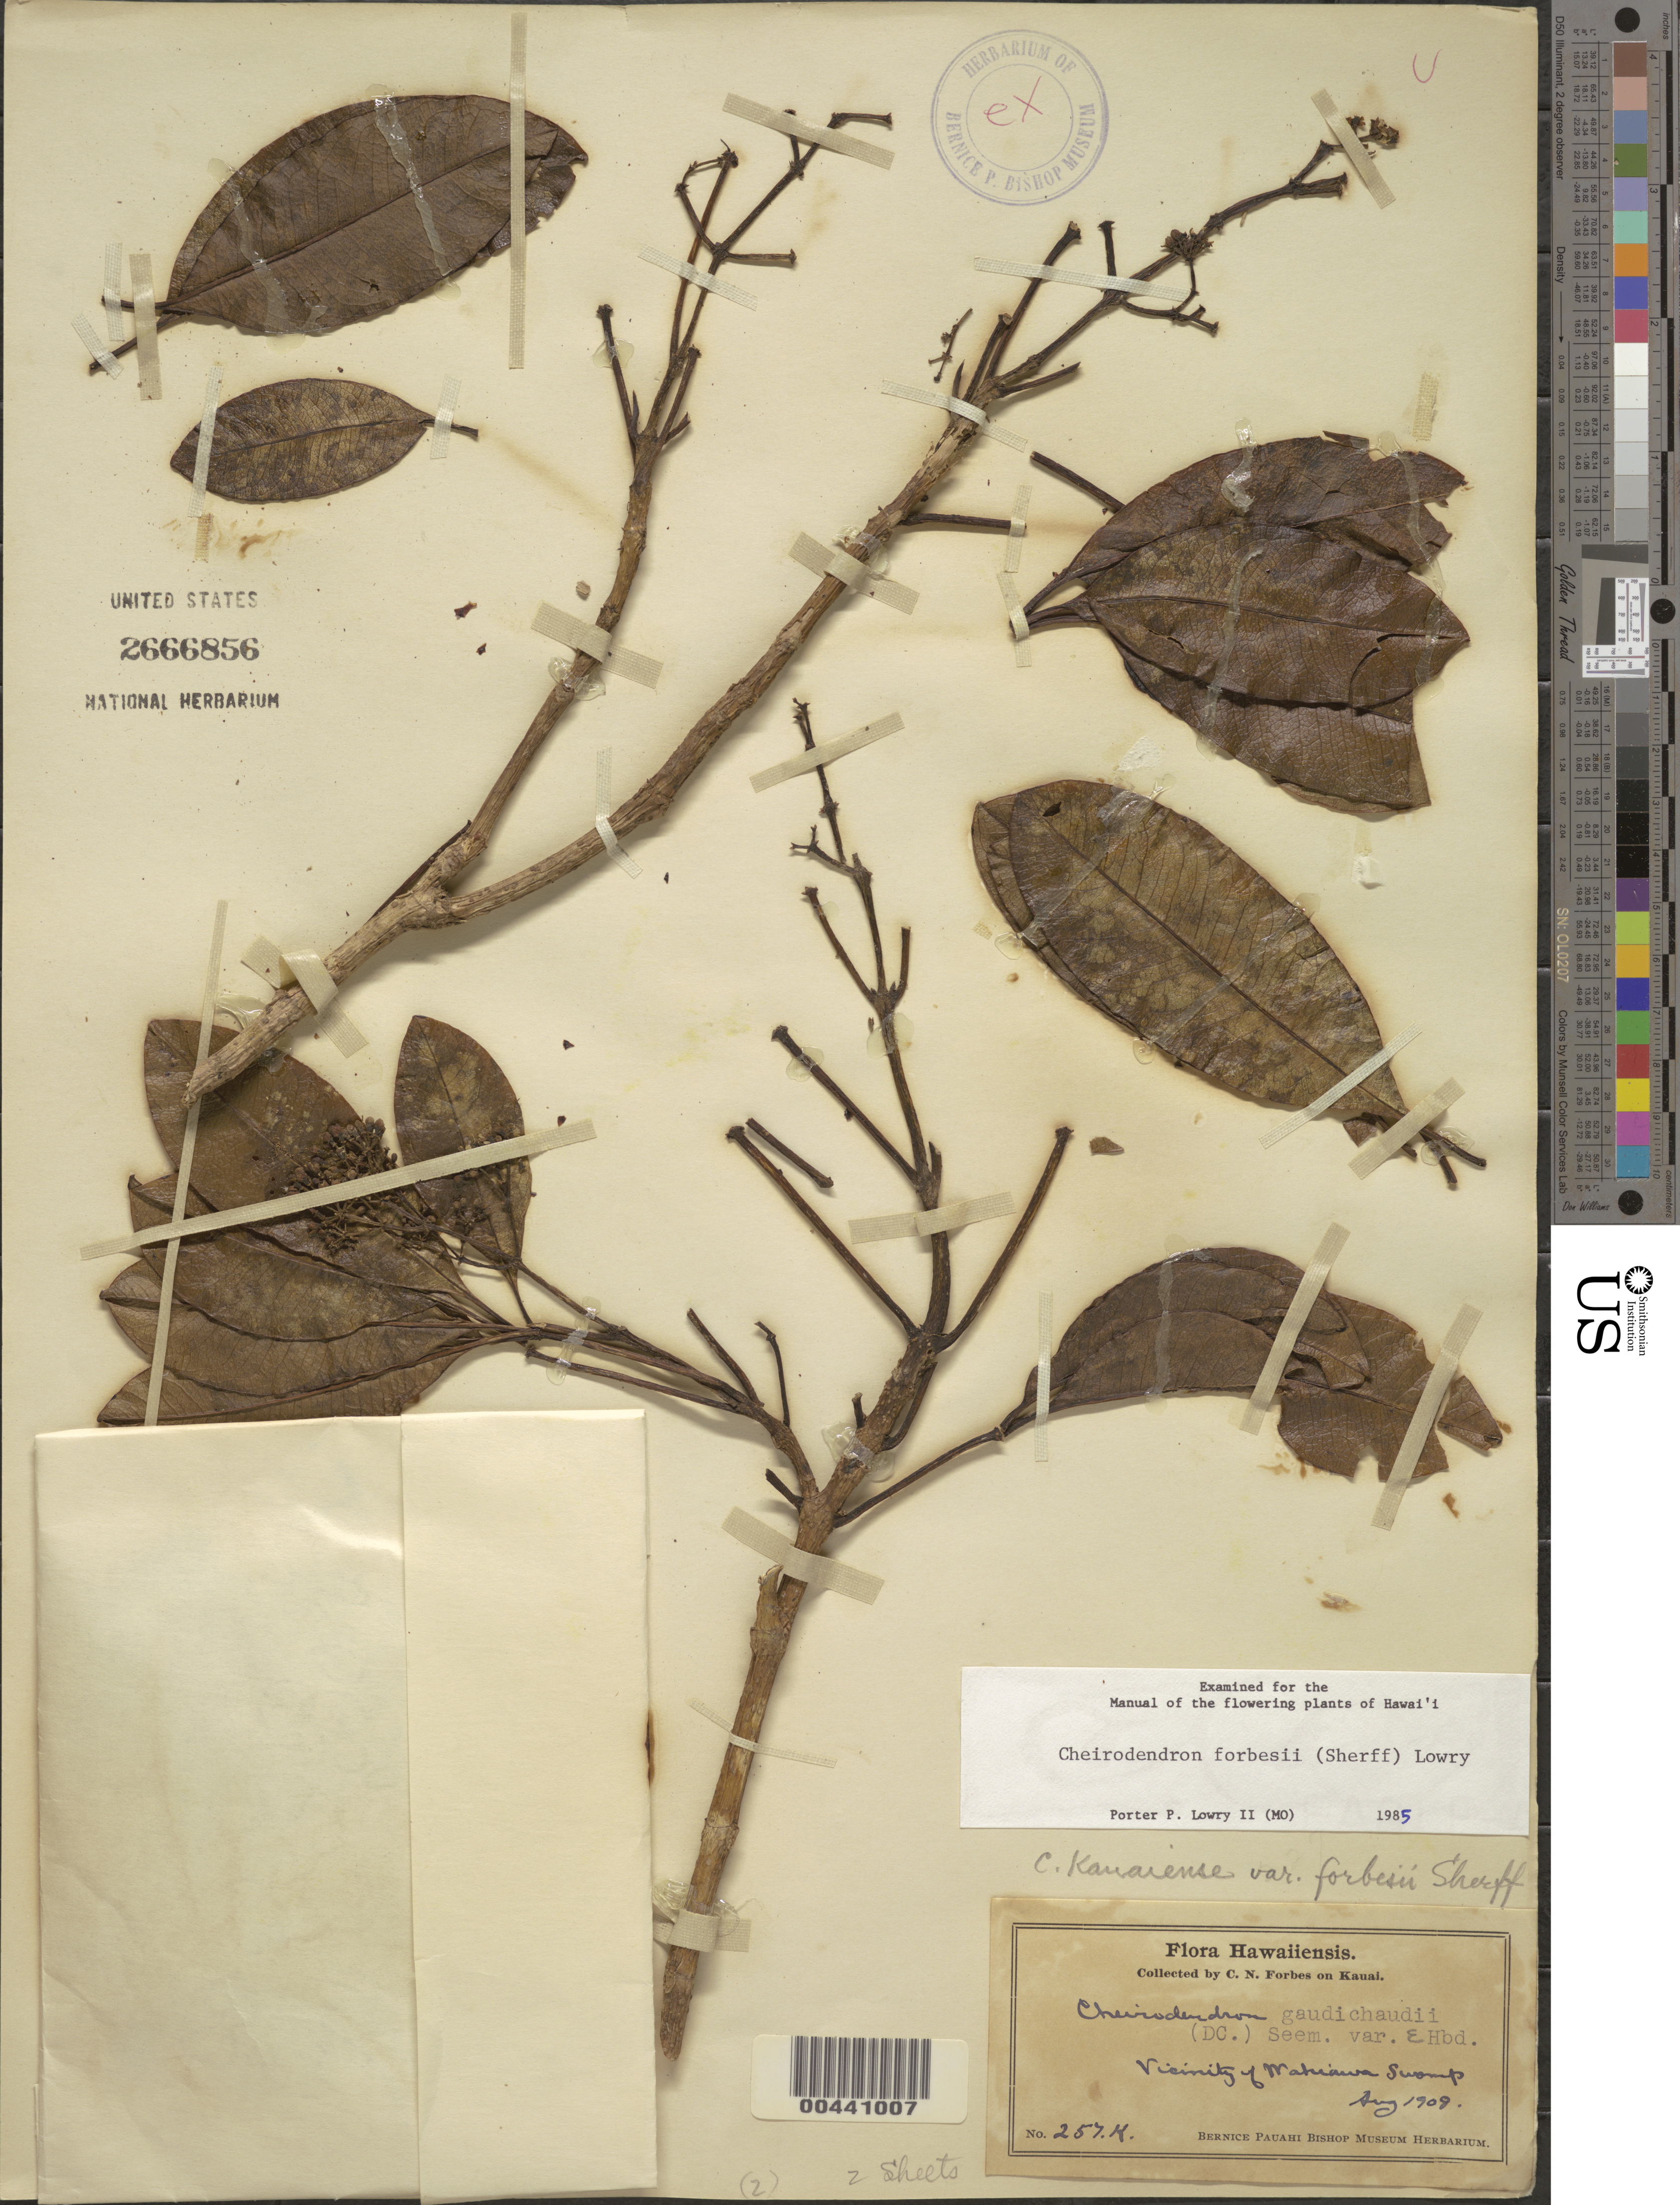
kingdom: Plantae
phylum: Tracheophyta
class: Magnoliopsida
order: Apiales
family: Araliaceae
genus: Cheirodendron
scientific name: Cheirodendron forbesii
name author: (Sherff) Lowry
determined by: Lowry, P. P., (MO), Missouri Botanical Garden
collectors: C. N. Forbes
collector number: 257.K.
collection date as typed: Aug 1908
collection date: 1908-08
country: United States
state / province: Hawaii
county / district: Kauai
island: Kaua'i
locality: Vicinity of Wahiawa Swamp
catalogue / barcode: US 2666856